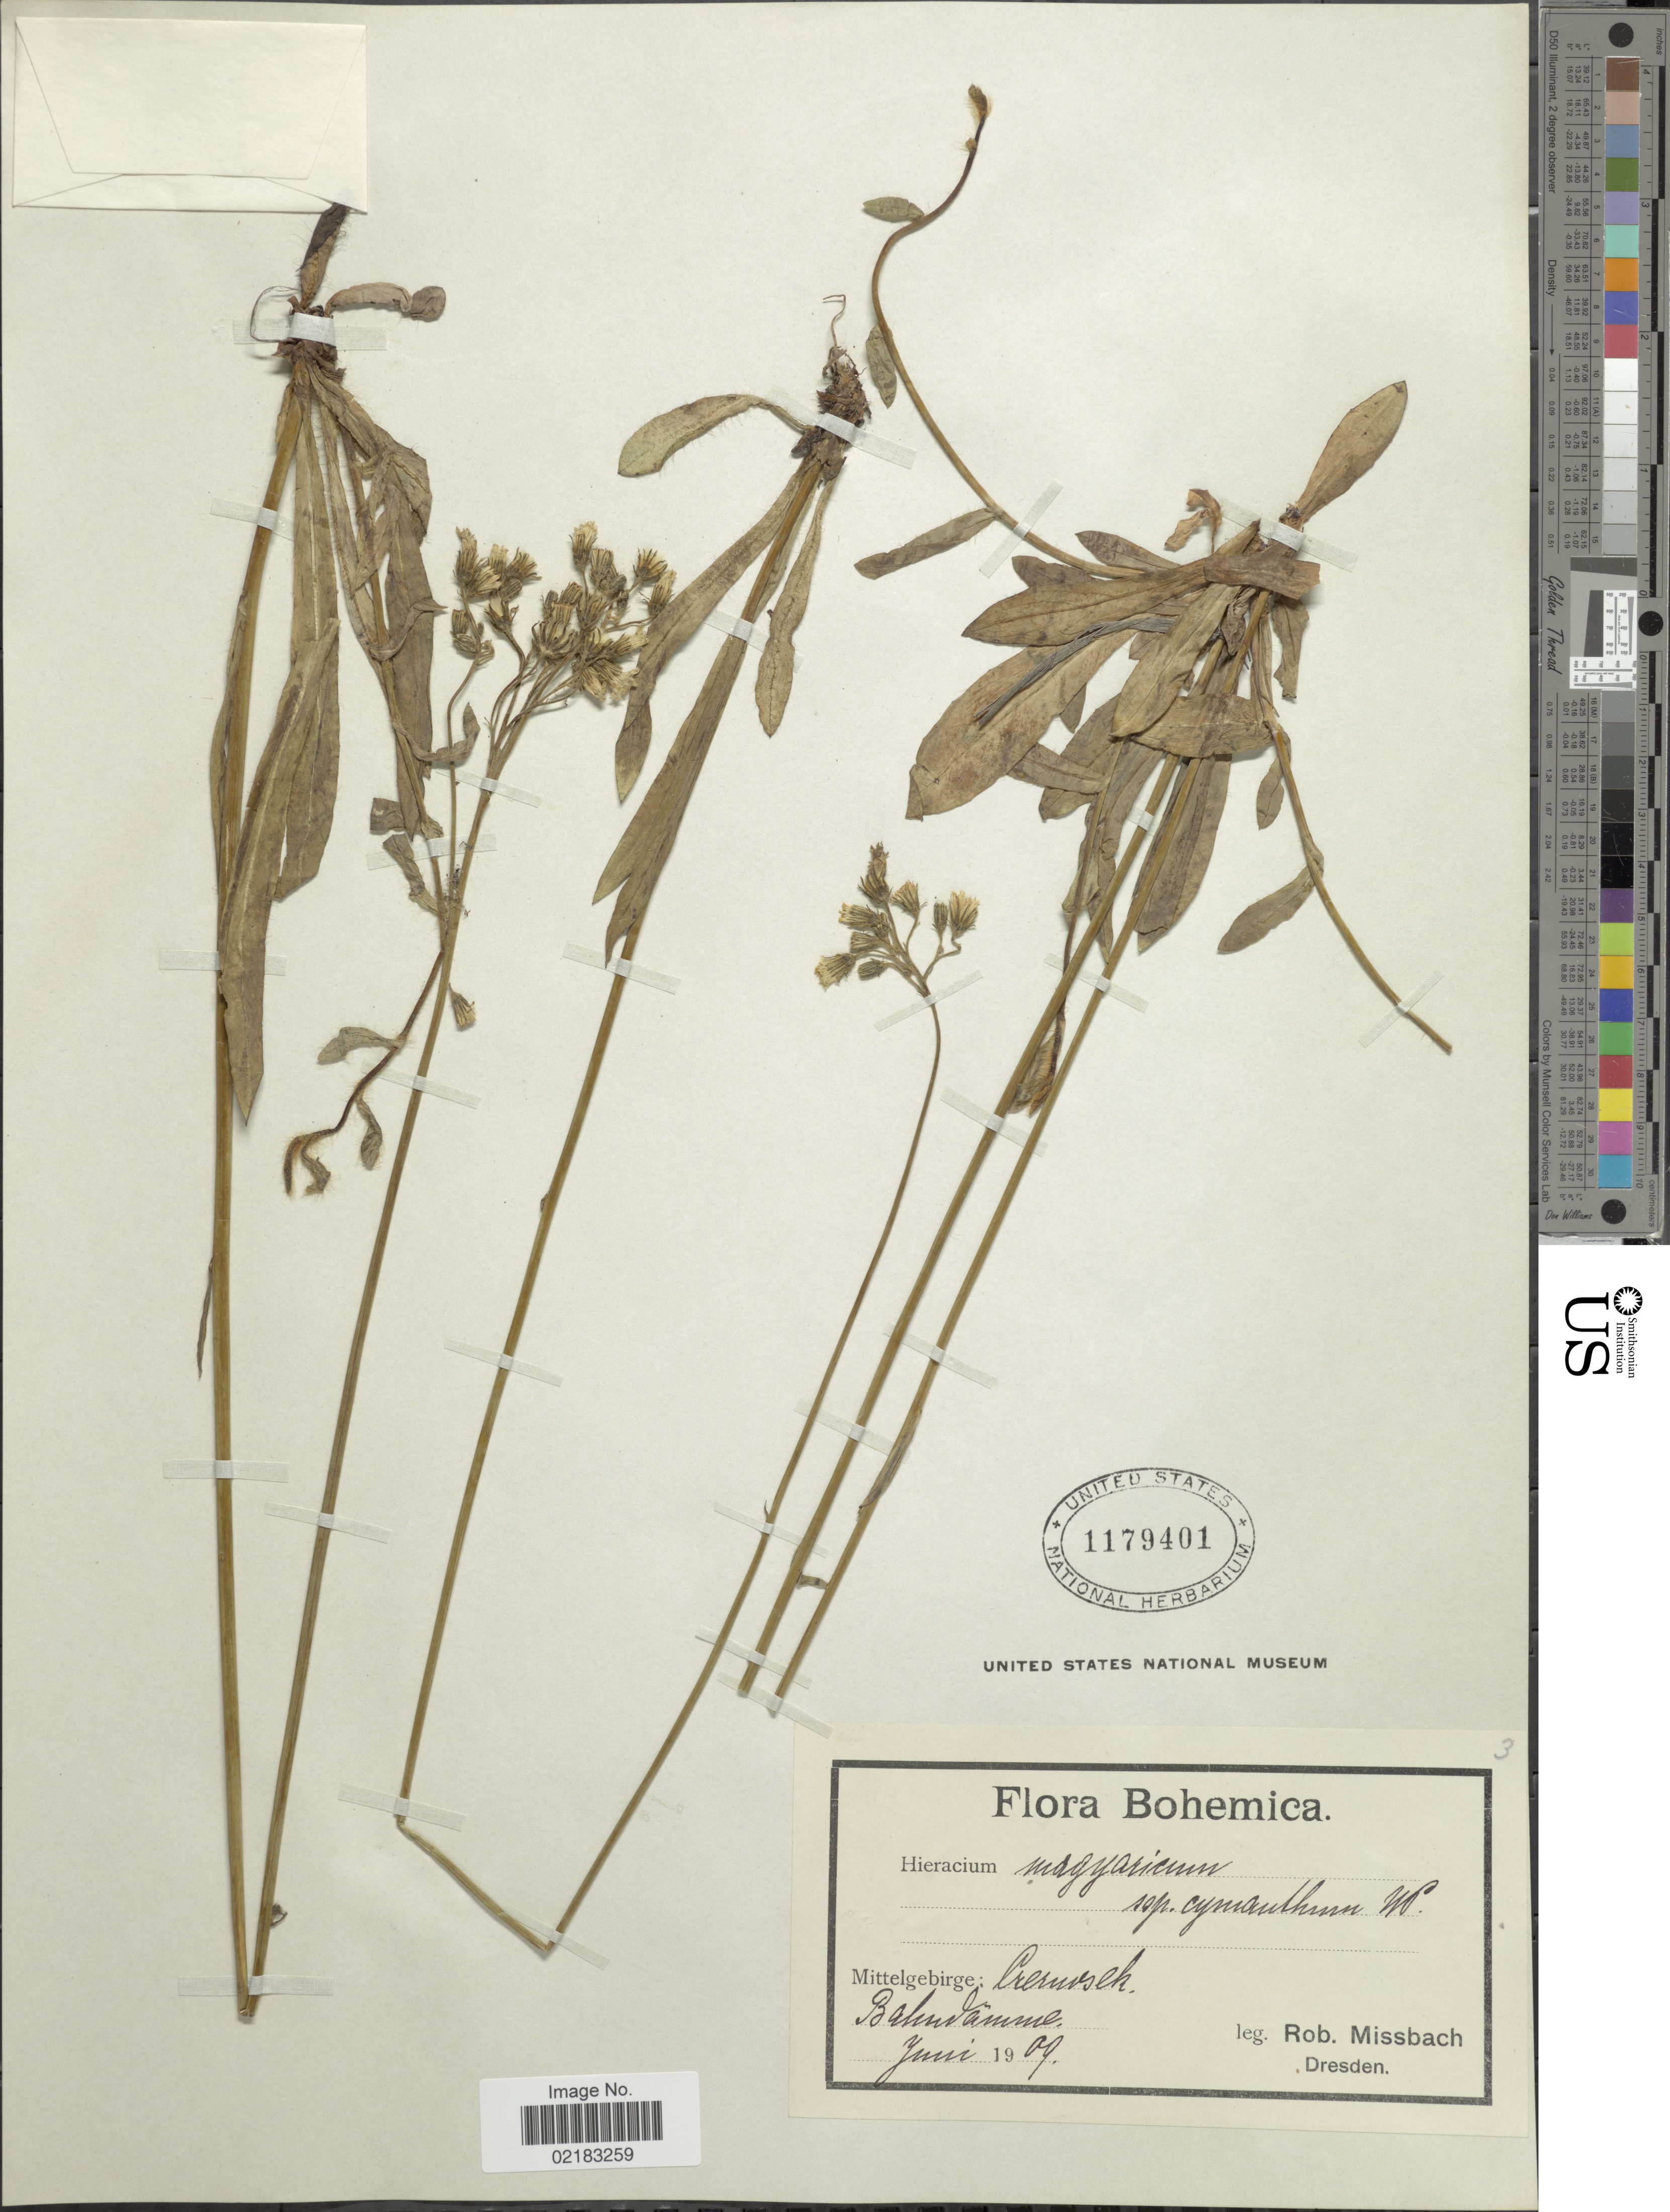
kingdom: Plantae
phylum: Tracheophyta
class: Magnoliopsida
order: Asterales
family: Asteraceae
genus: Pilosella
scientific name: Pilosella piloselloides subsp. magyarica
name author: (Peter) S. Bräut. & Greuter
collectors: R. Missbach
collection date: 1909-06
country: Czechia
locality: Bohemica: Mittelbridge: Creruisek, Bakuidamme [interpreted]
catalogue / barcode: US 1179401